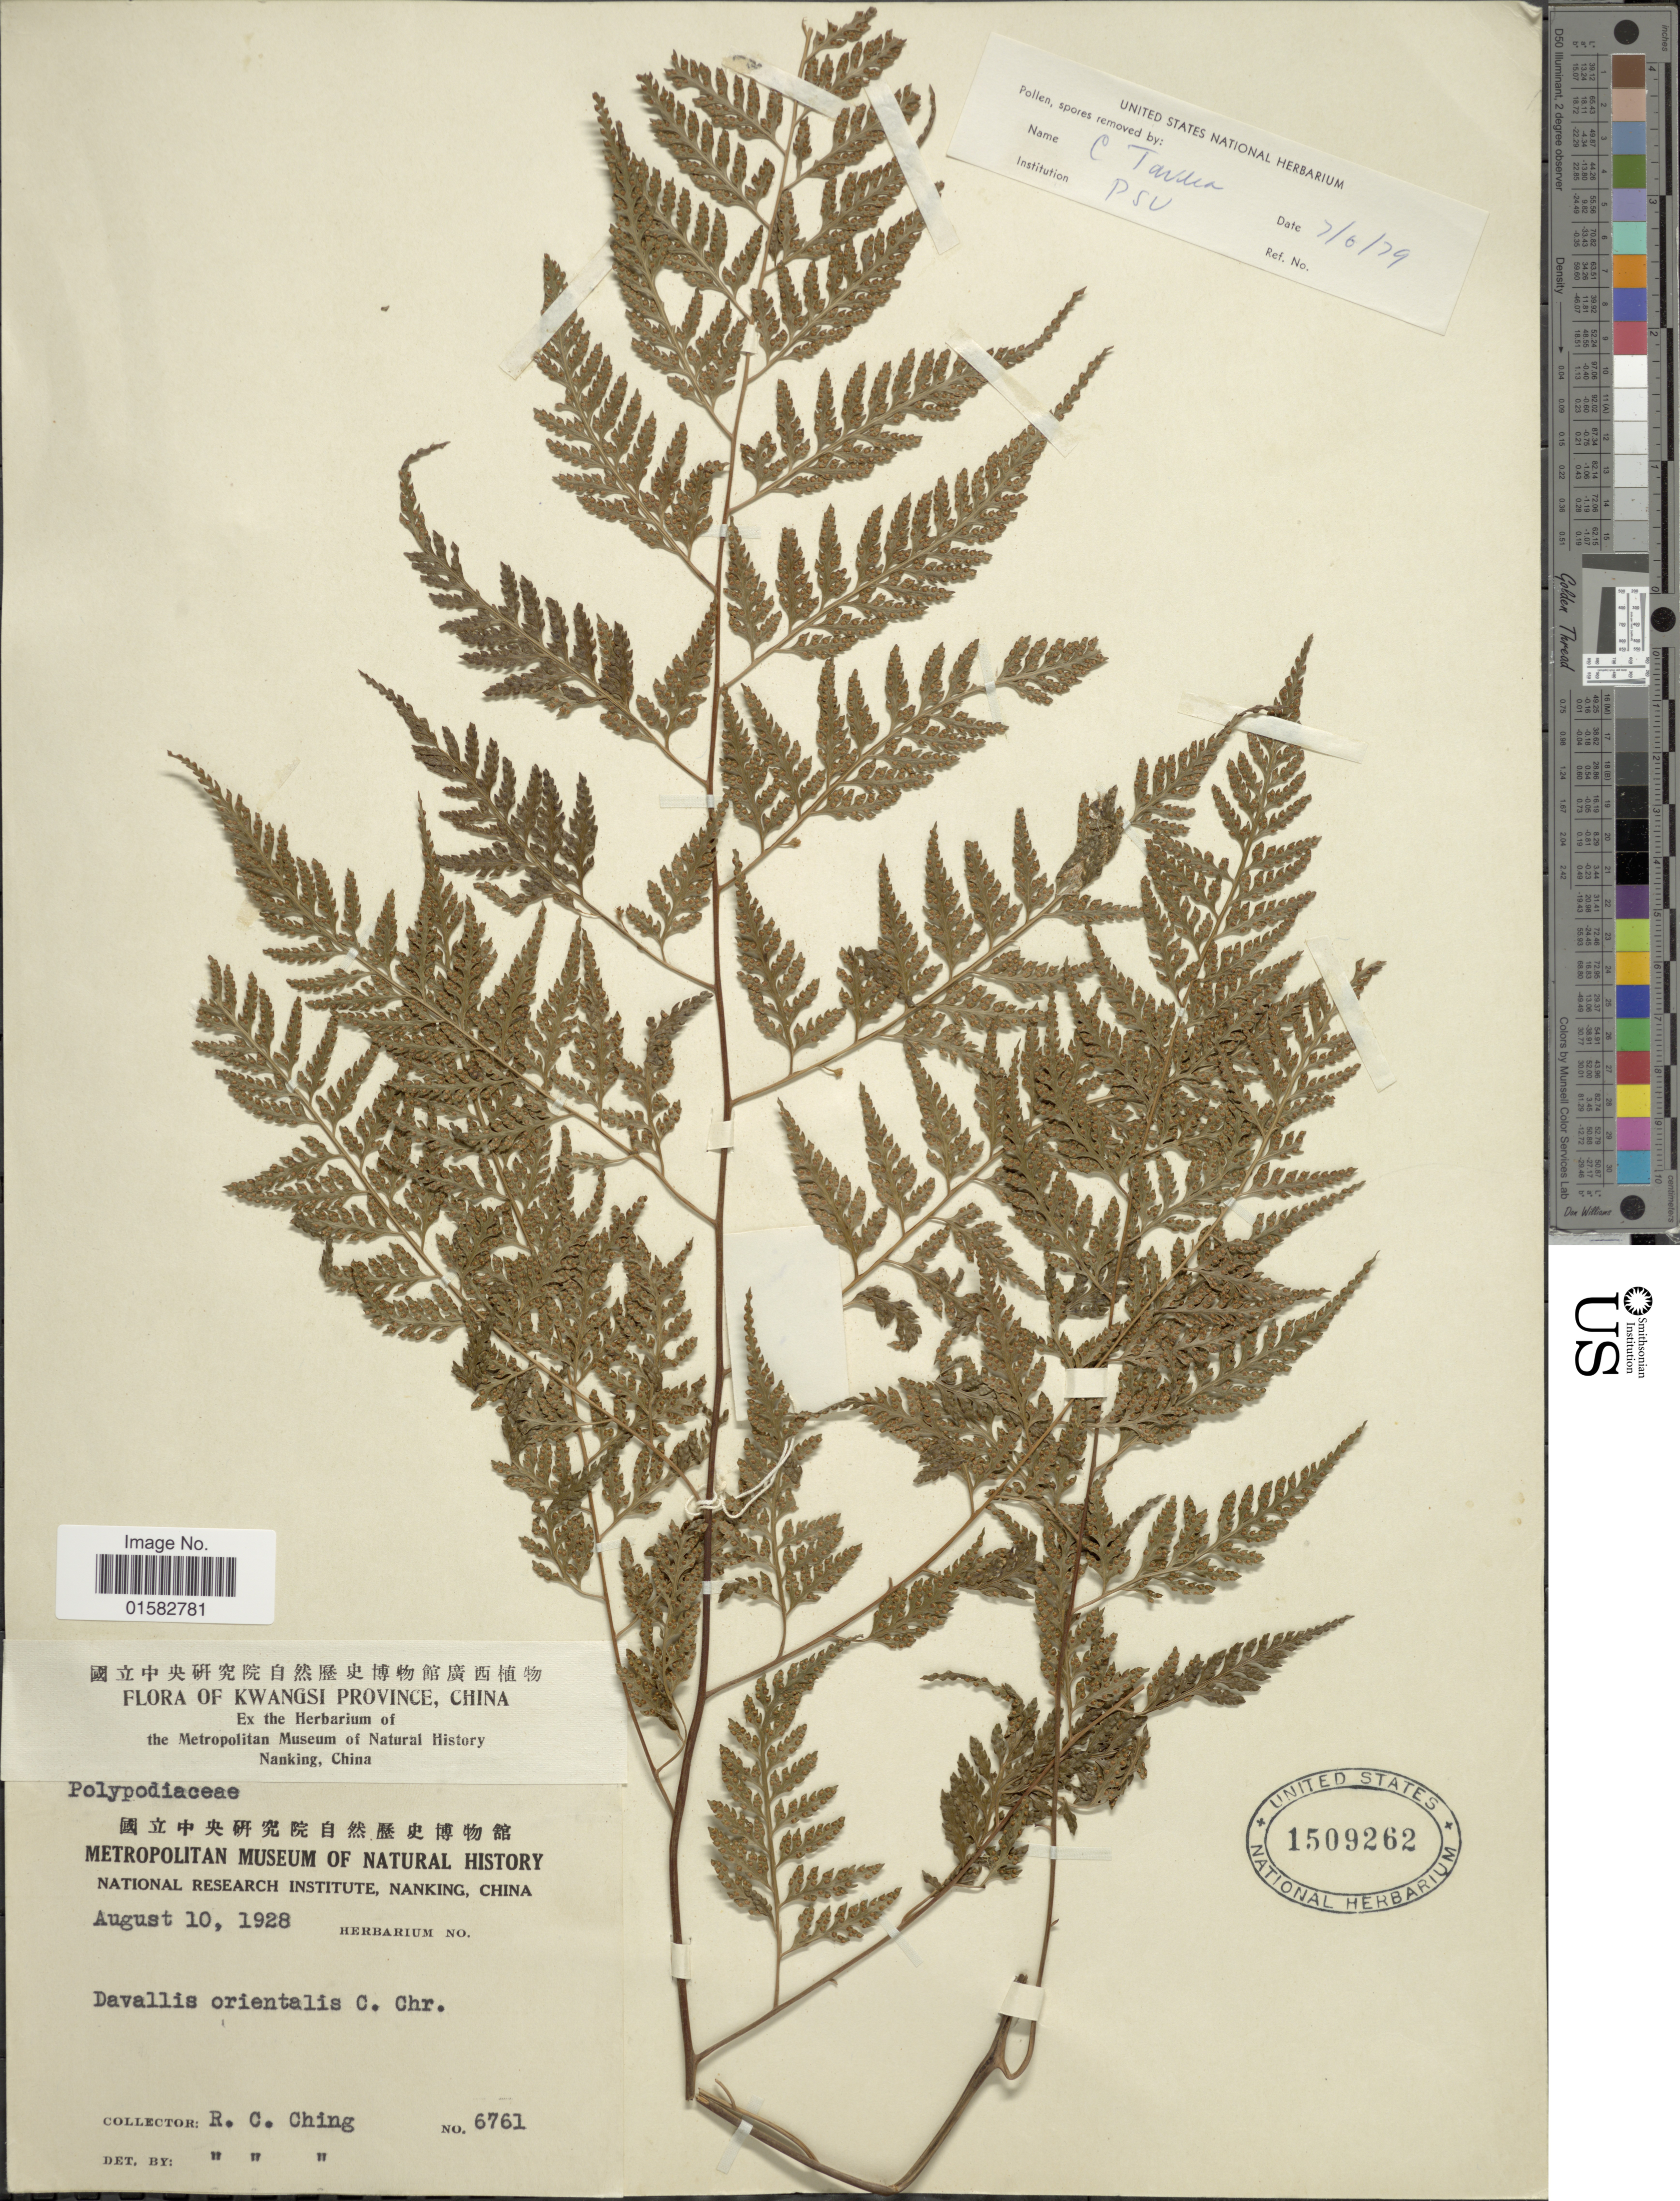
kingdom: Plantae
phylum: Tracheophyta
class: Polypodiopsida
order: Polypodiales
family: Davalliaceae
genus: Davallia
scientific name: Davallia divaricata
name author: Blume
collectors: R. C. Ching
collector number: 6761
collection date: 1928-08-10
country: China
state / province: Guangxi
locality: Kwangsi Province.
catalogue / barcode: US 1509262